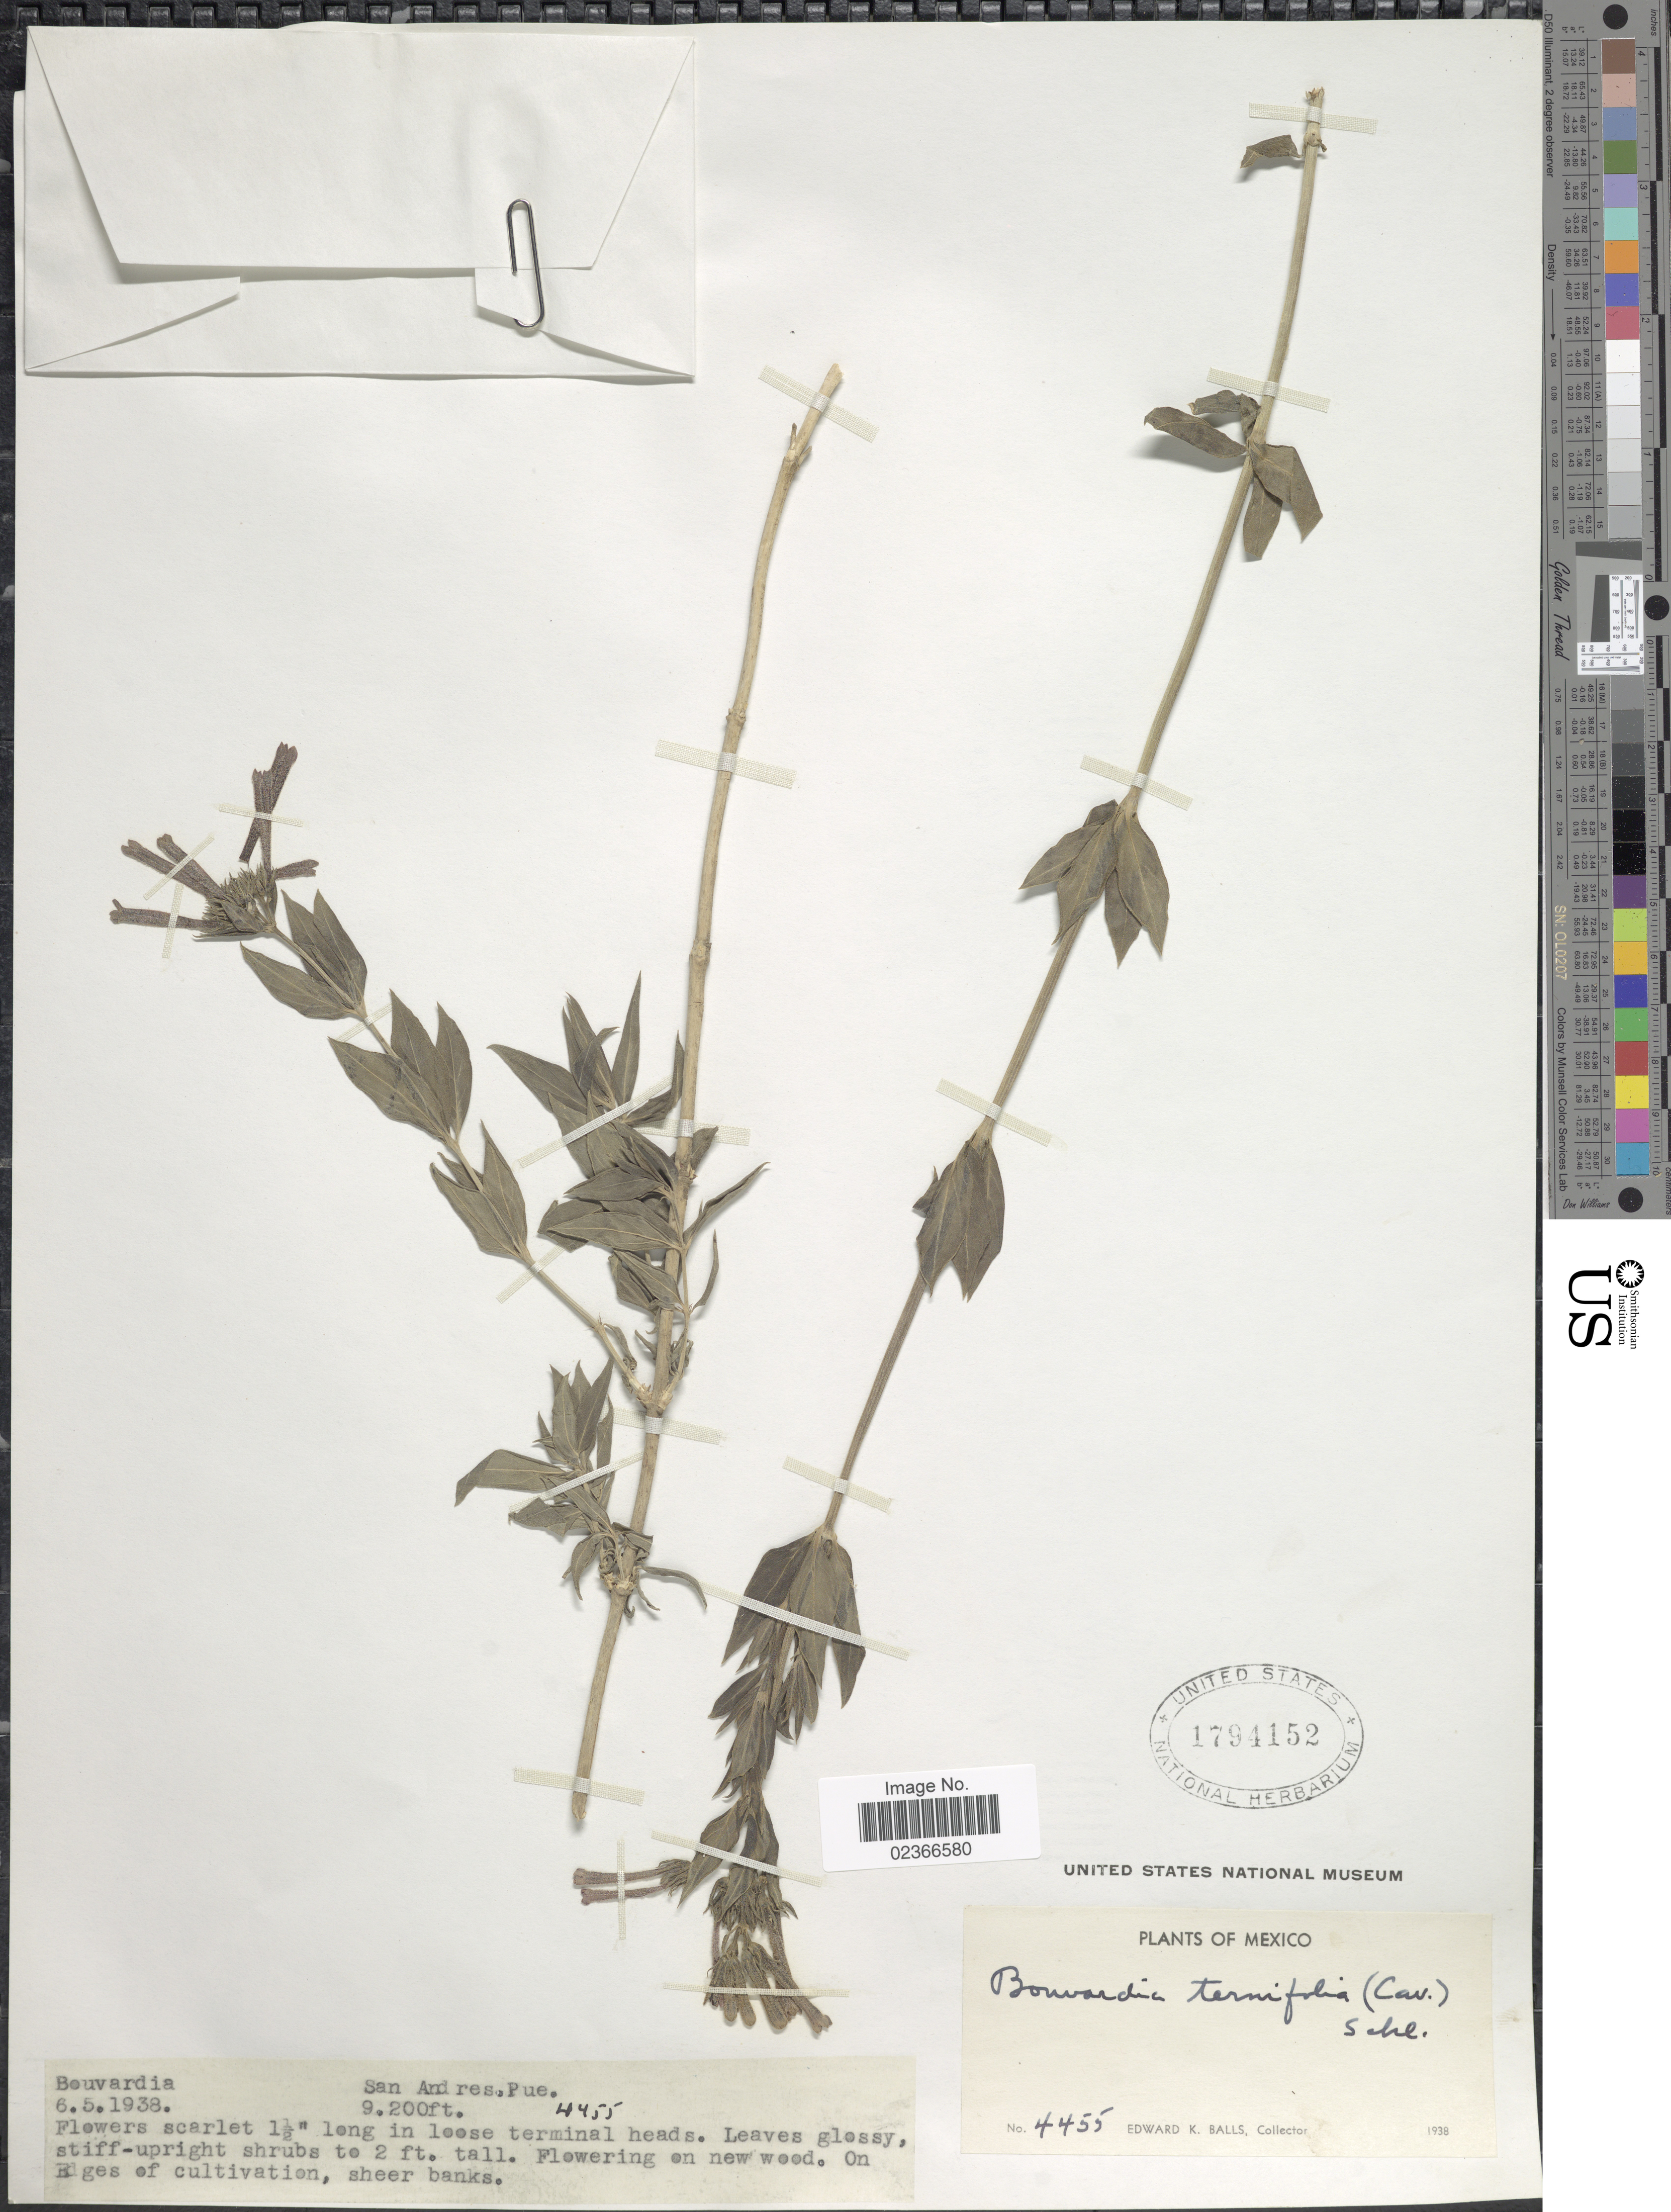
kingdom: Plantae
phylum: Tracheophyta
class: Magnoliopsida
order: Gentianales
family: Rubiaceae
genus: Bouvardia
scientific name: Bouvardia ternifolia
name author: (Cav.) Schltdl.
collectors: E. K. Balls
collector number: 4455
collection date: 1938-05-06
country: Mexico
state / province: Puebla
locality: San Andres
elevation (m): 2804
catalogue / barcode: US 1794152